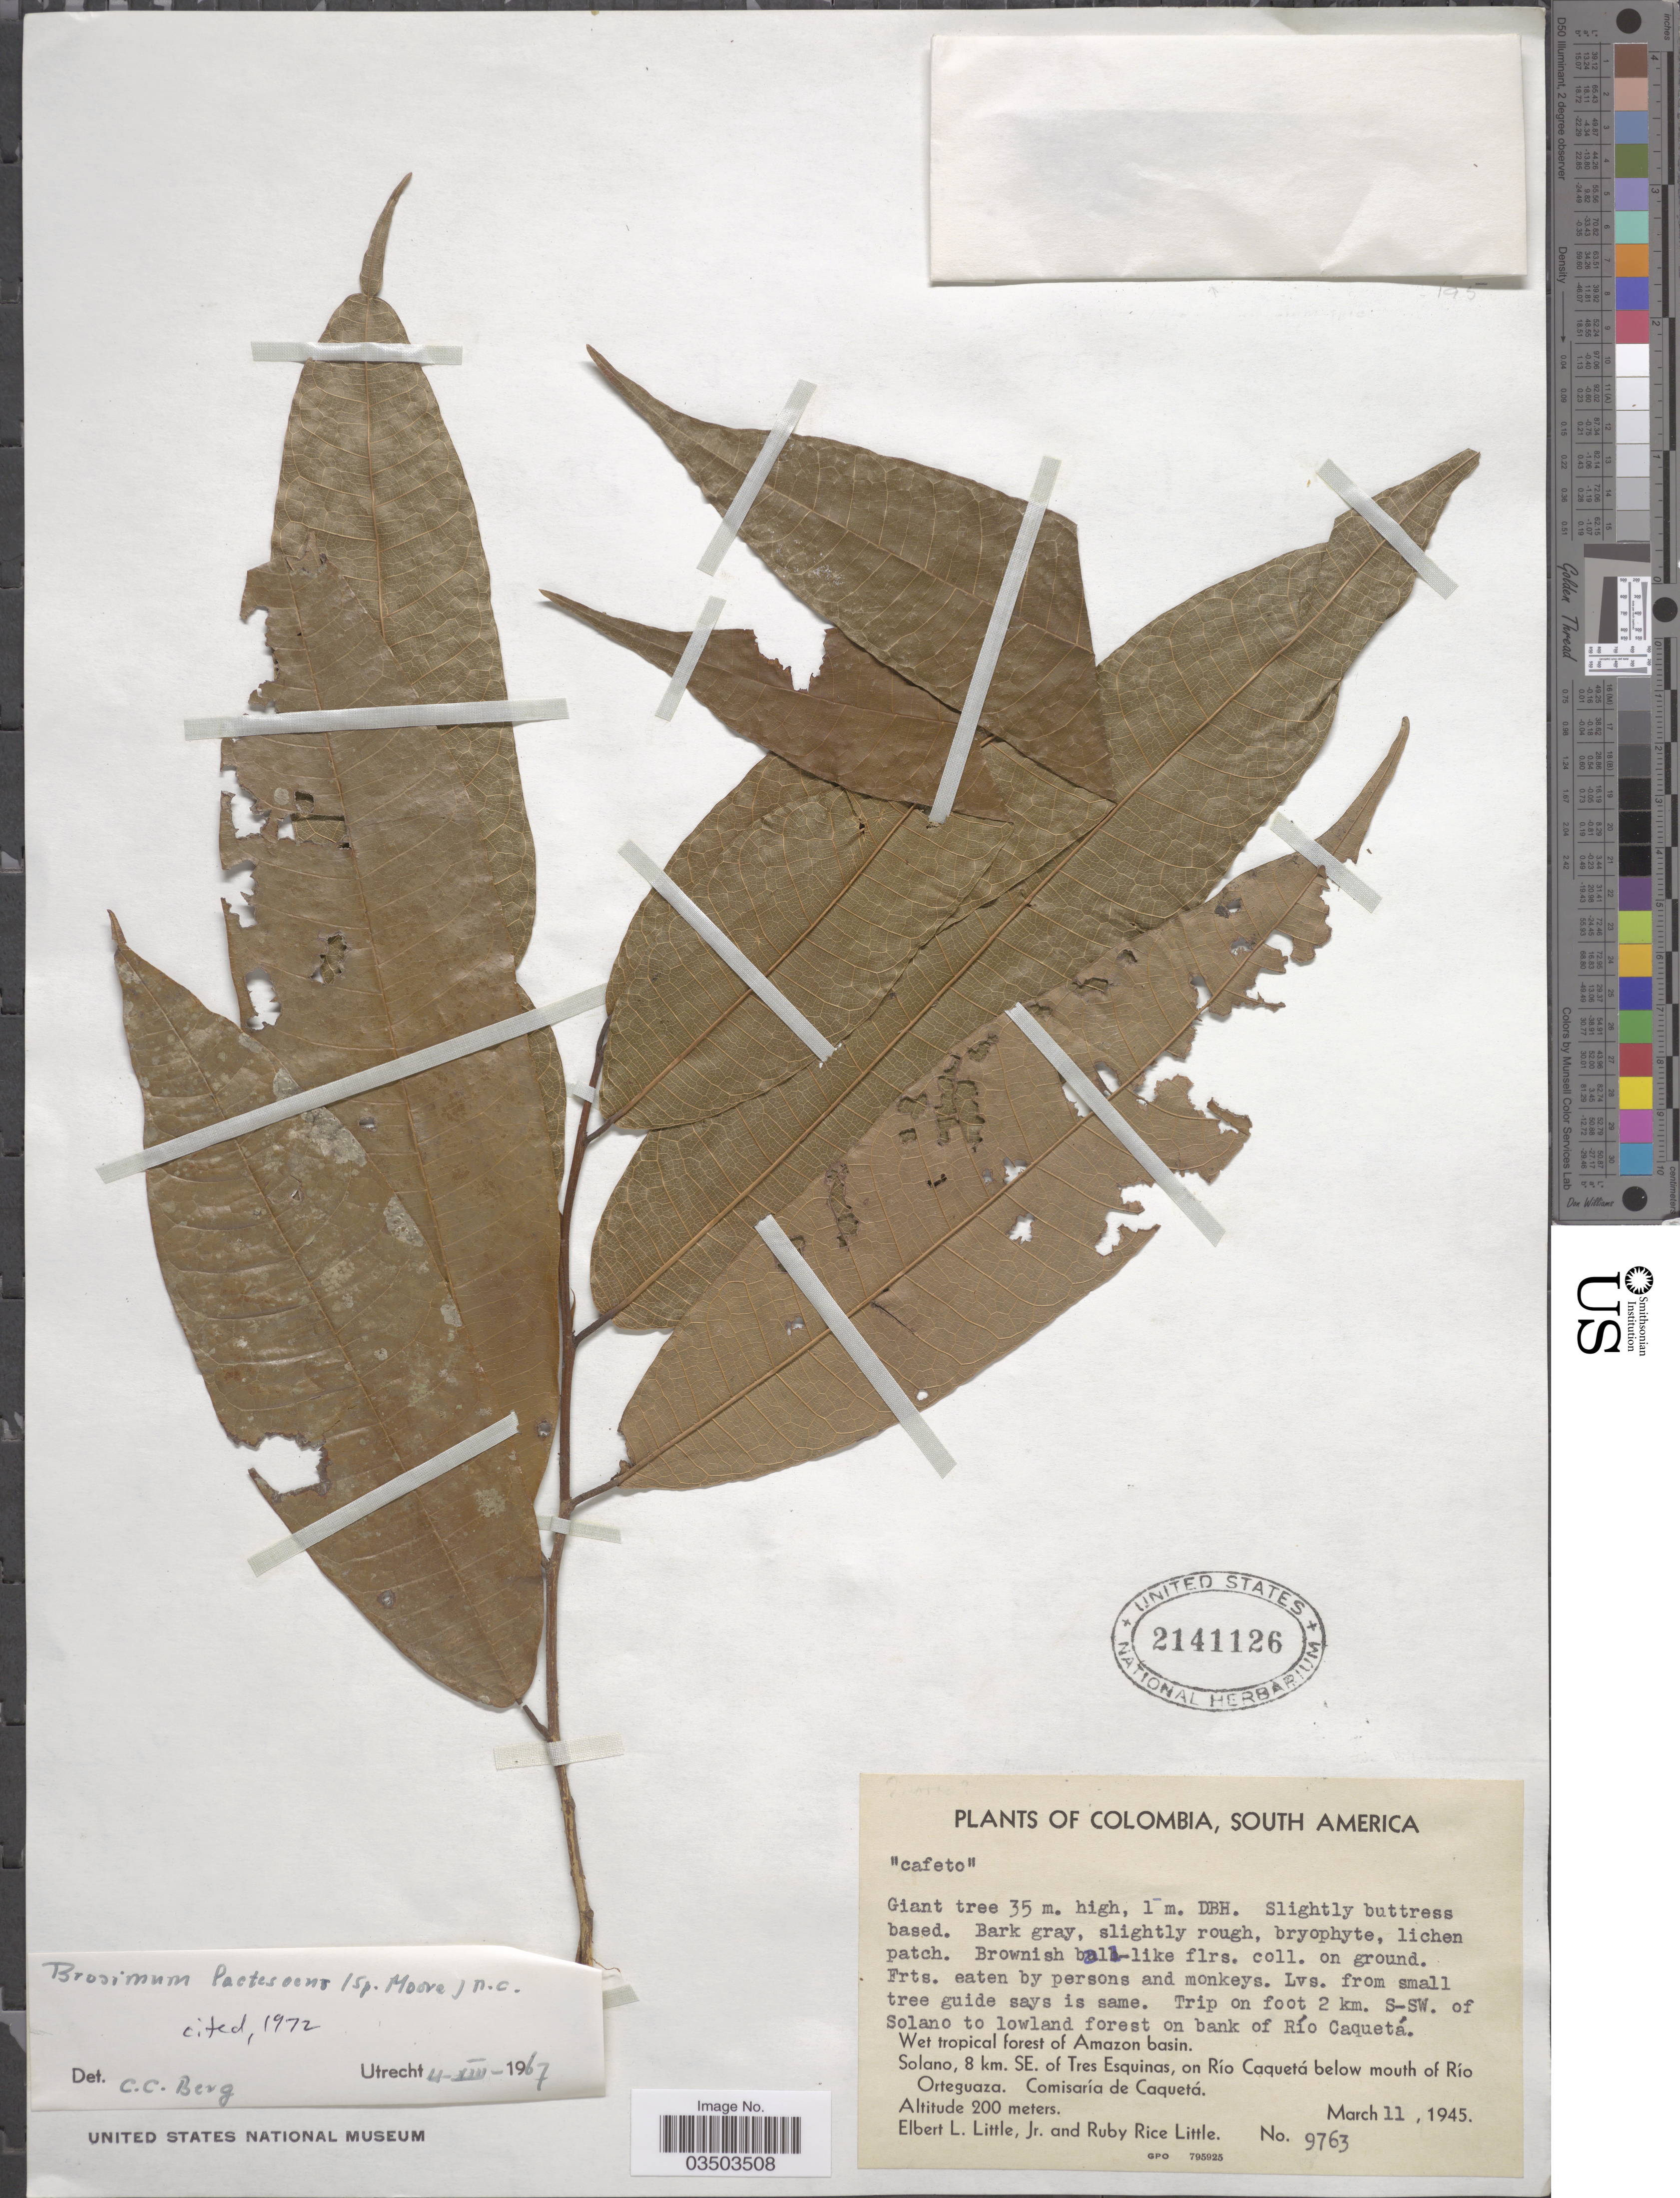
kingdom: Plantae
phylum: Tracheophyta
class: Magnoliopsida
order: Rosales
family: Moraceae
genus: Brosimum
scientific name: Brosimum lactescens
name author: (S. Moore) C.C. Berg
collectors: E. L. Little & R. R. Little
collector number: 9763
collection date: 1945-03-11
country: Colombia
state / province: Caquetá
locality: Trip on foot 2 km. S-SW. of Solano to lowland forest on bank of Río Caquetá. Wet tropical forest of Amazon basin. Solano, 8 km. SE. of Tres Esquinas, on Río Caquetá below mouth of Río Orteguaza. Comisaría de Caquetá.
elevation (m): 200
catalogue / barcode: US 2141126